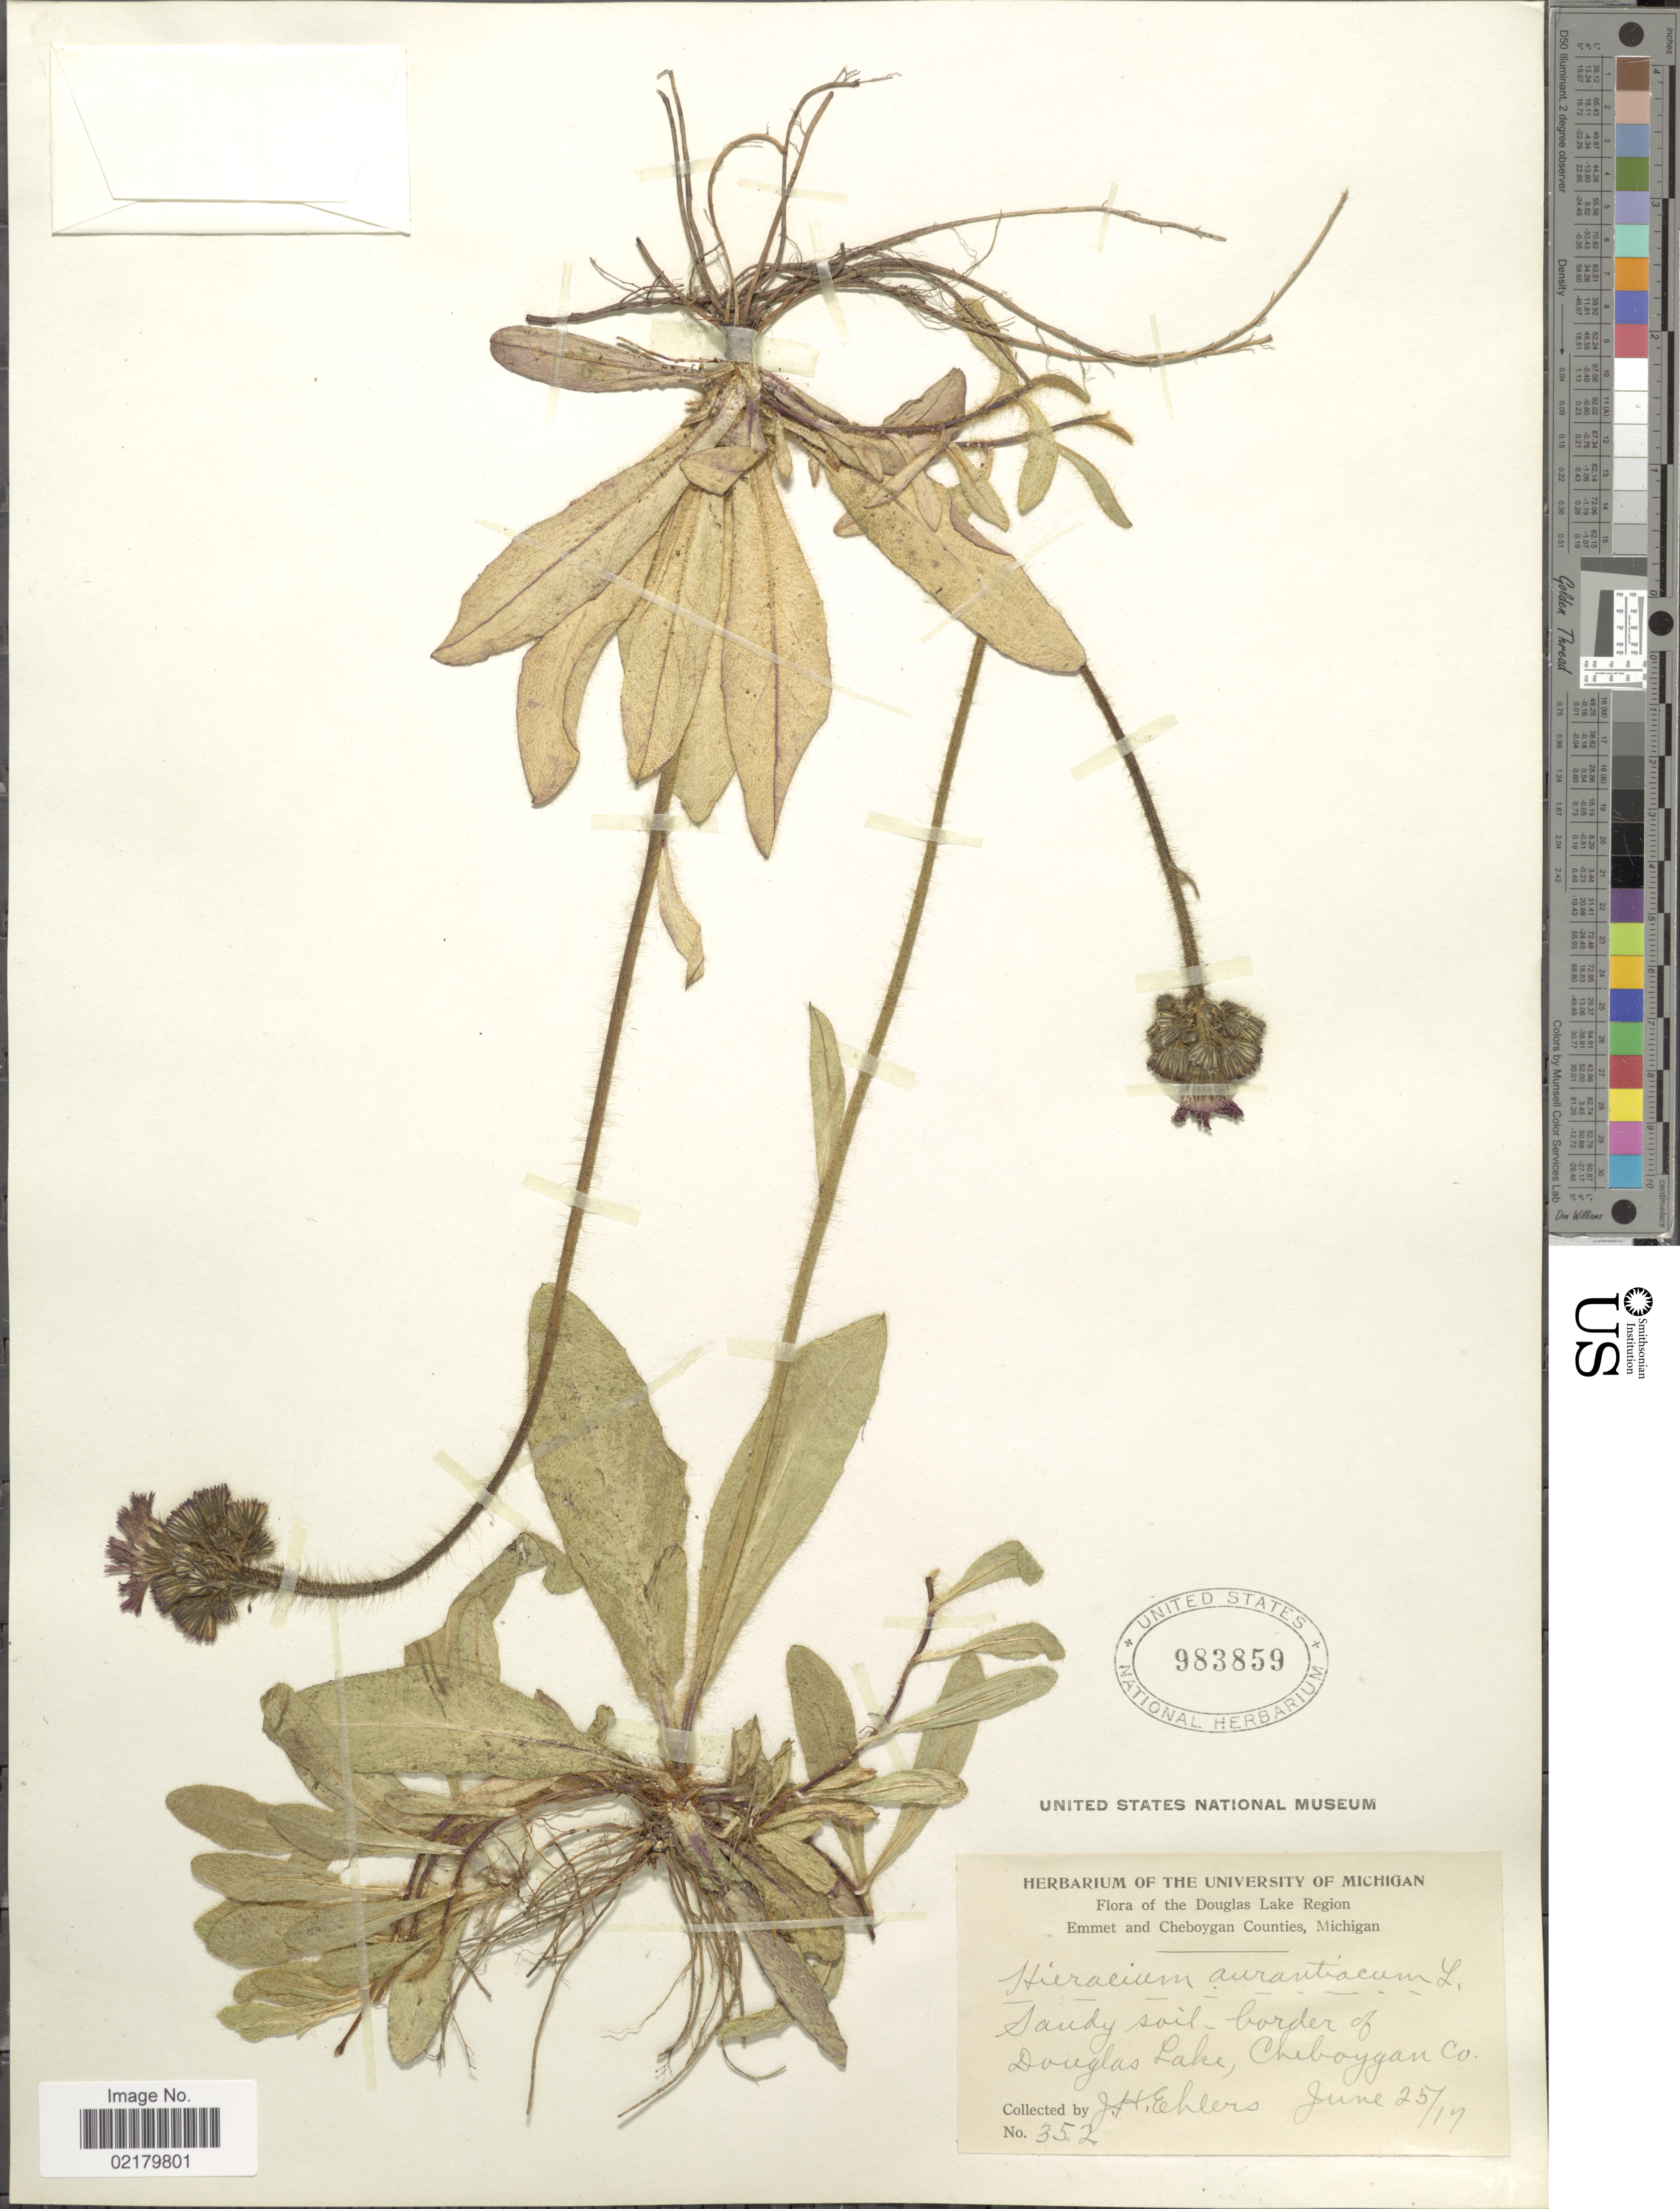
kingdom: Plantae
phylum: Tracheophyta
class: Magnoliopsida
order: Asterales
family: Asteraceae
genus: Pilosella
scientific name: Pilosella aurantiaca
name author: (L.) F.W. Schultz & Sch. Bip.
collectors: J. H. Ehlers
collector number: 352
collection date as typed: Transcribed d/m/y: 25/6/17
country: United States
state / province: Michigan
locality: The Doglas Lake Region Emmet and Cheboygan Counties, Sandy soil border of Douglas Lake, Cheboygan Co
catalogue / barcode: US 983859